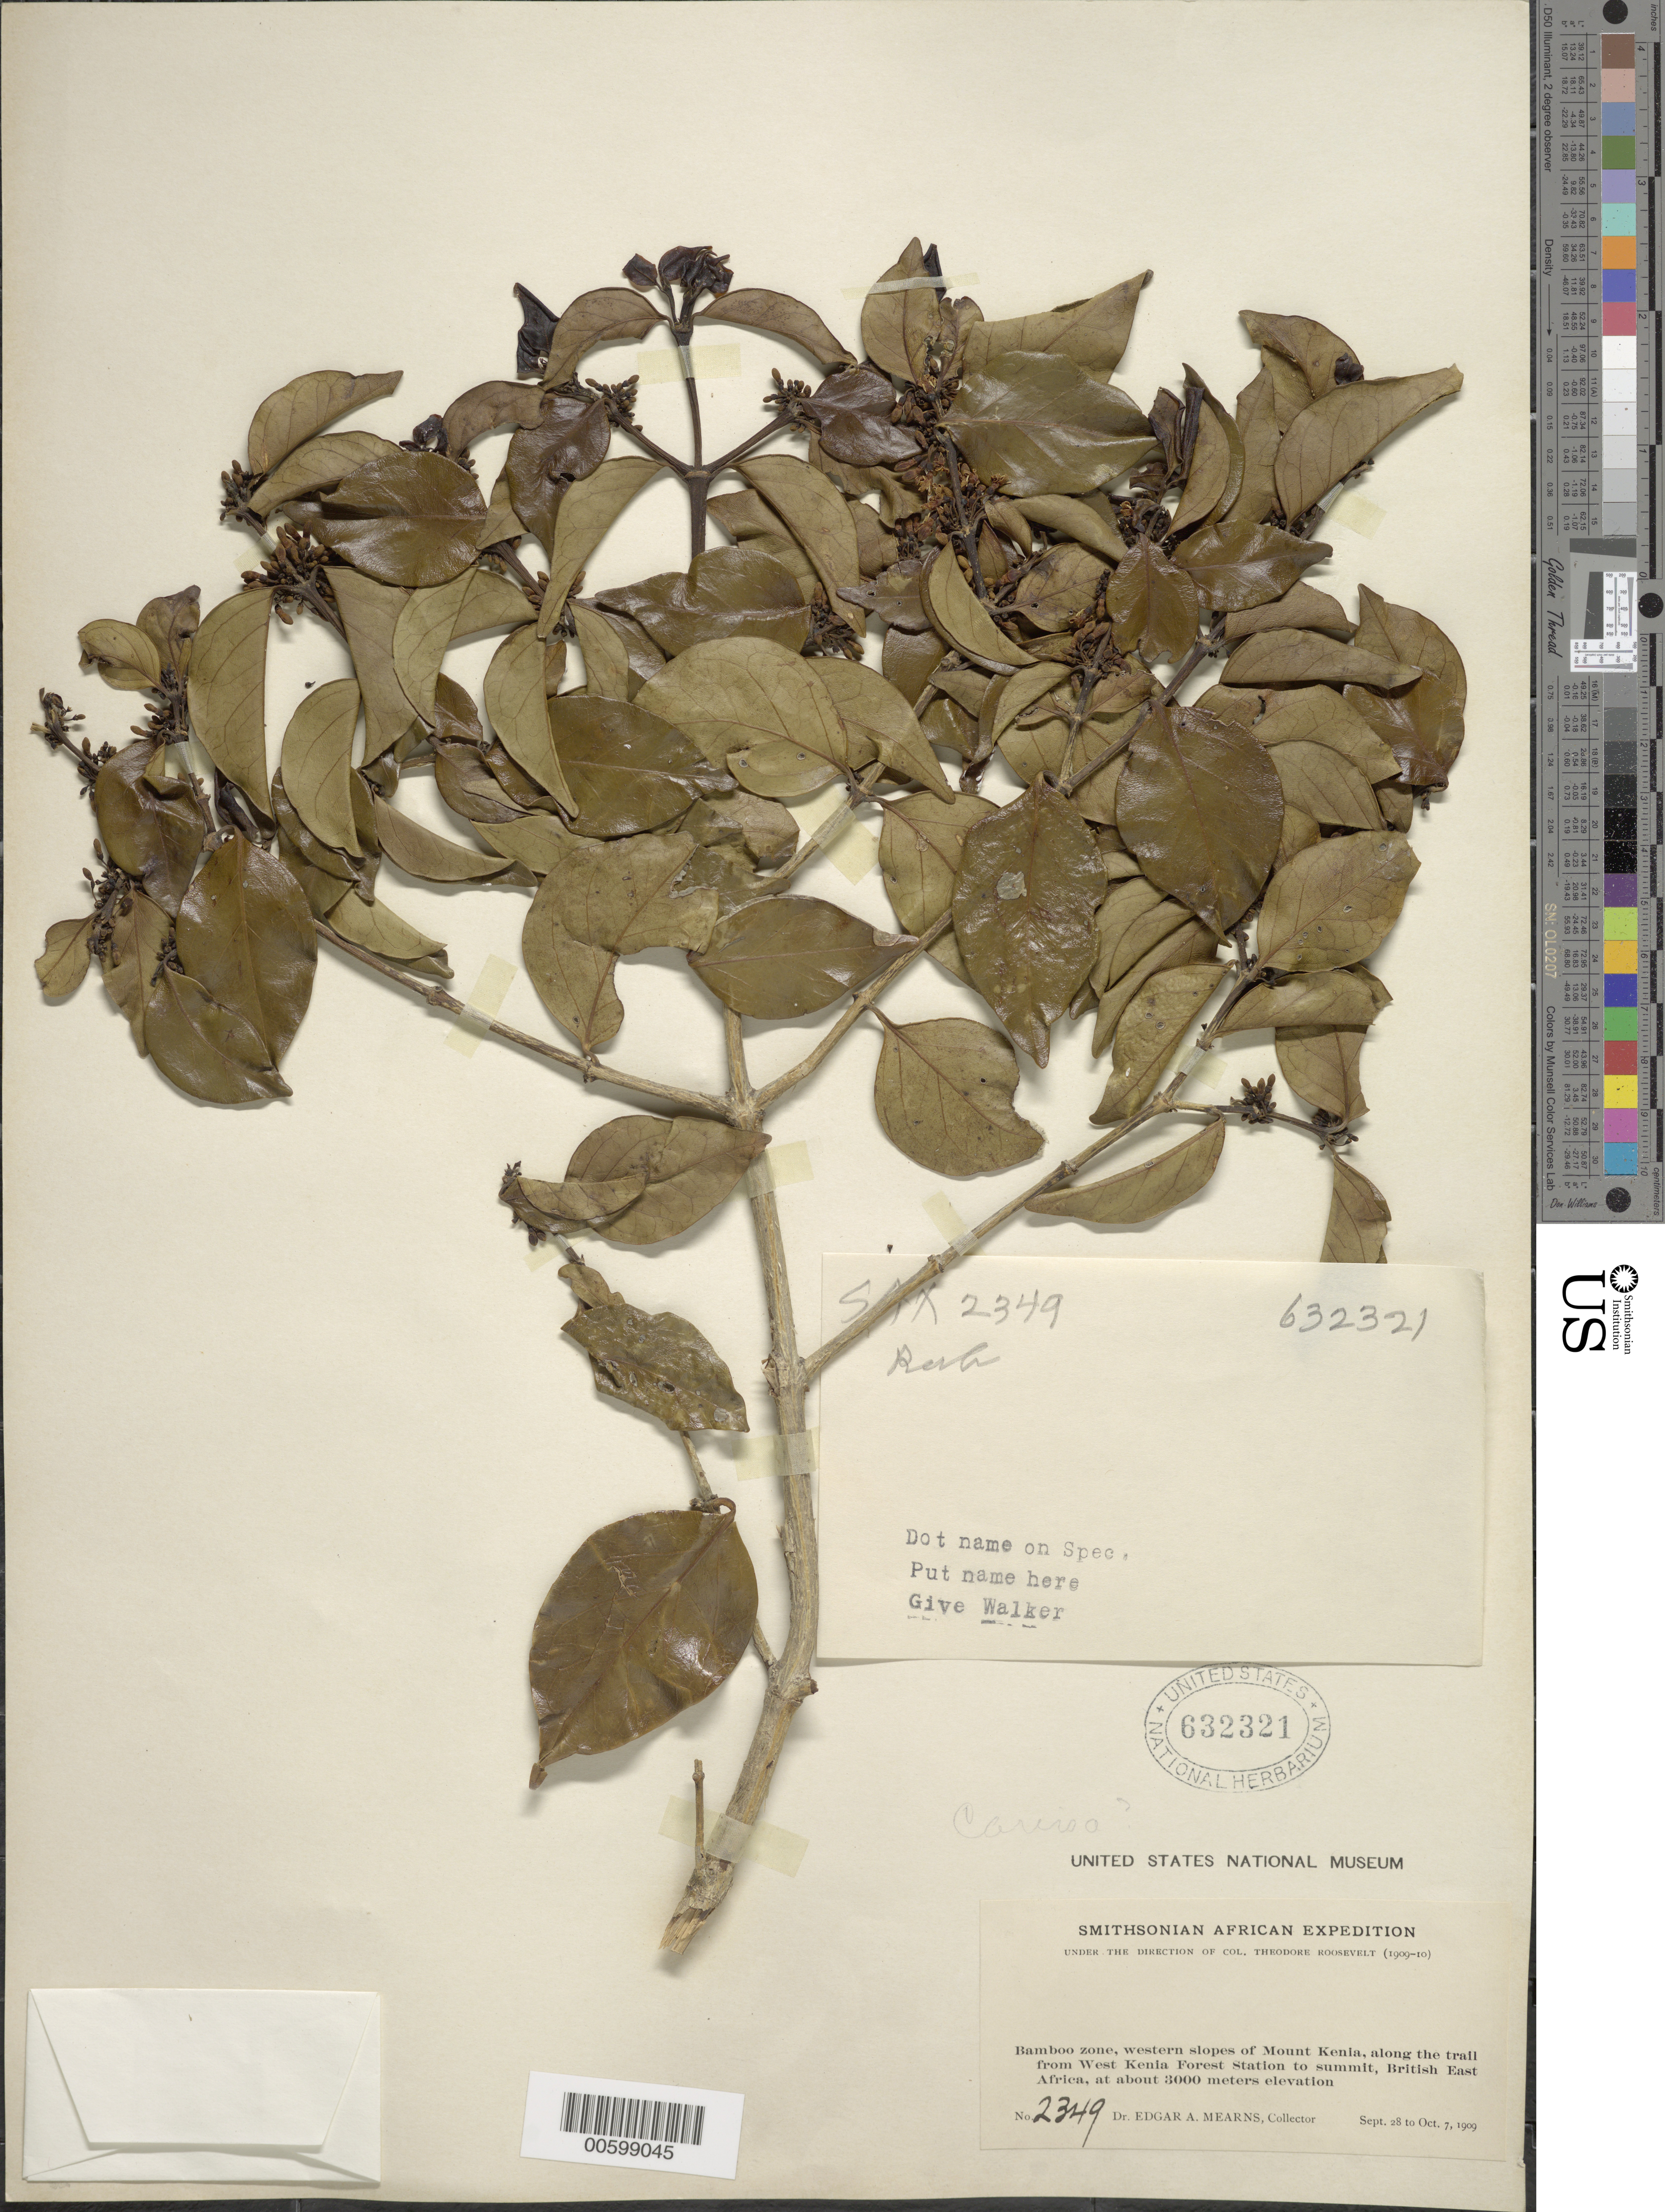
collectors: E. A. Mearns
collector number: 2349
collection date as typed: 28 Sep 1909 to 07 Oct 1909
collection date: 1909-09-28/1909-10-07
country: Kenya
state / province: Nyeri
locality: Bamboo zone, western slopes of Mount Kenya, along the trail from West Kenya forest station to summit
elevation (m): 3000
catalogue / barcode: US 632321